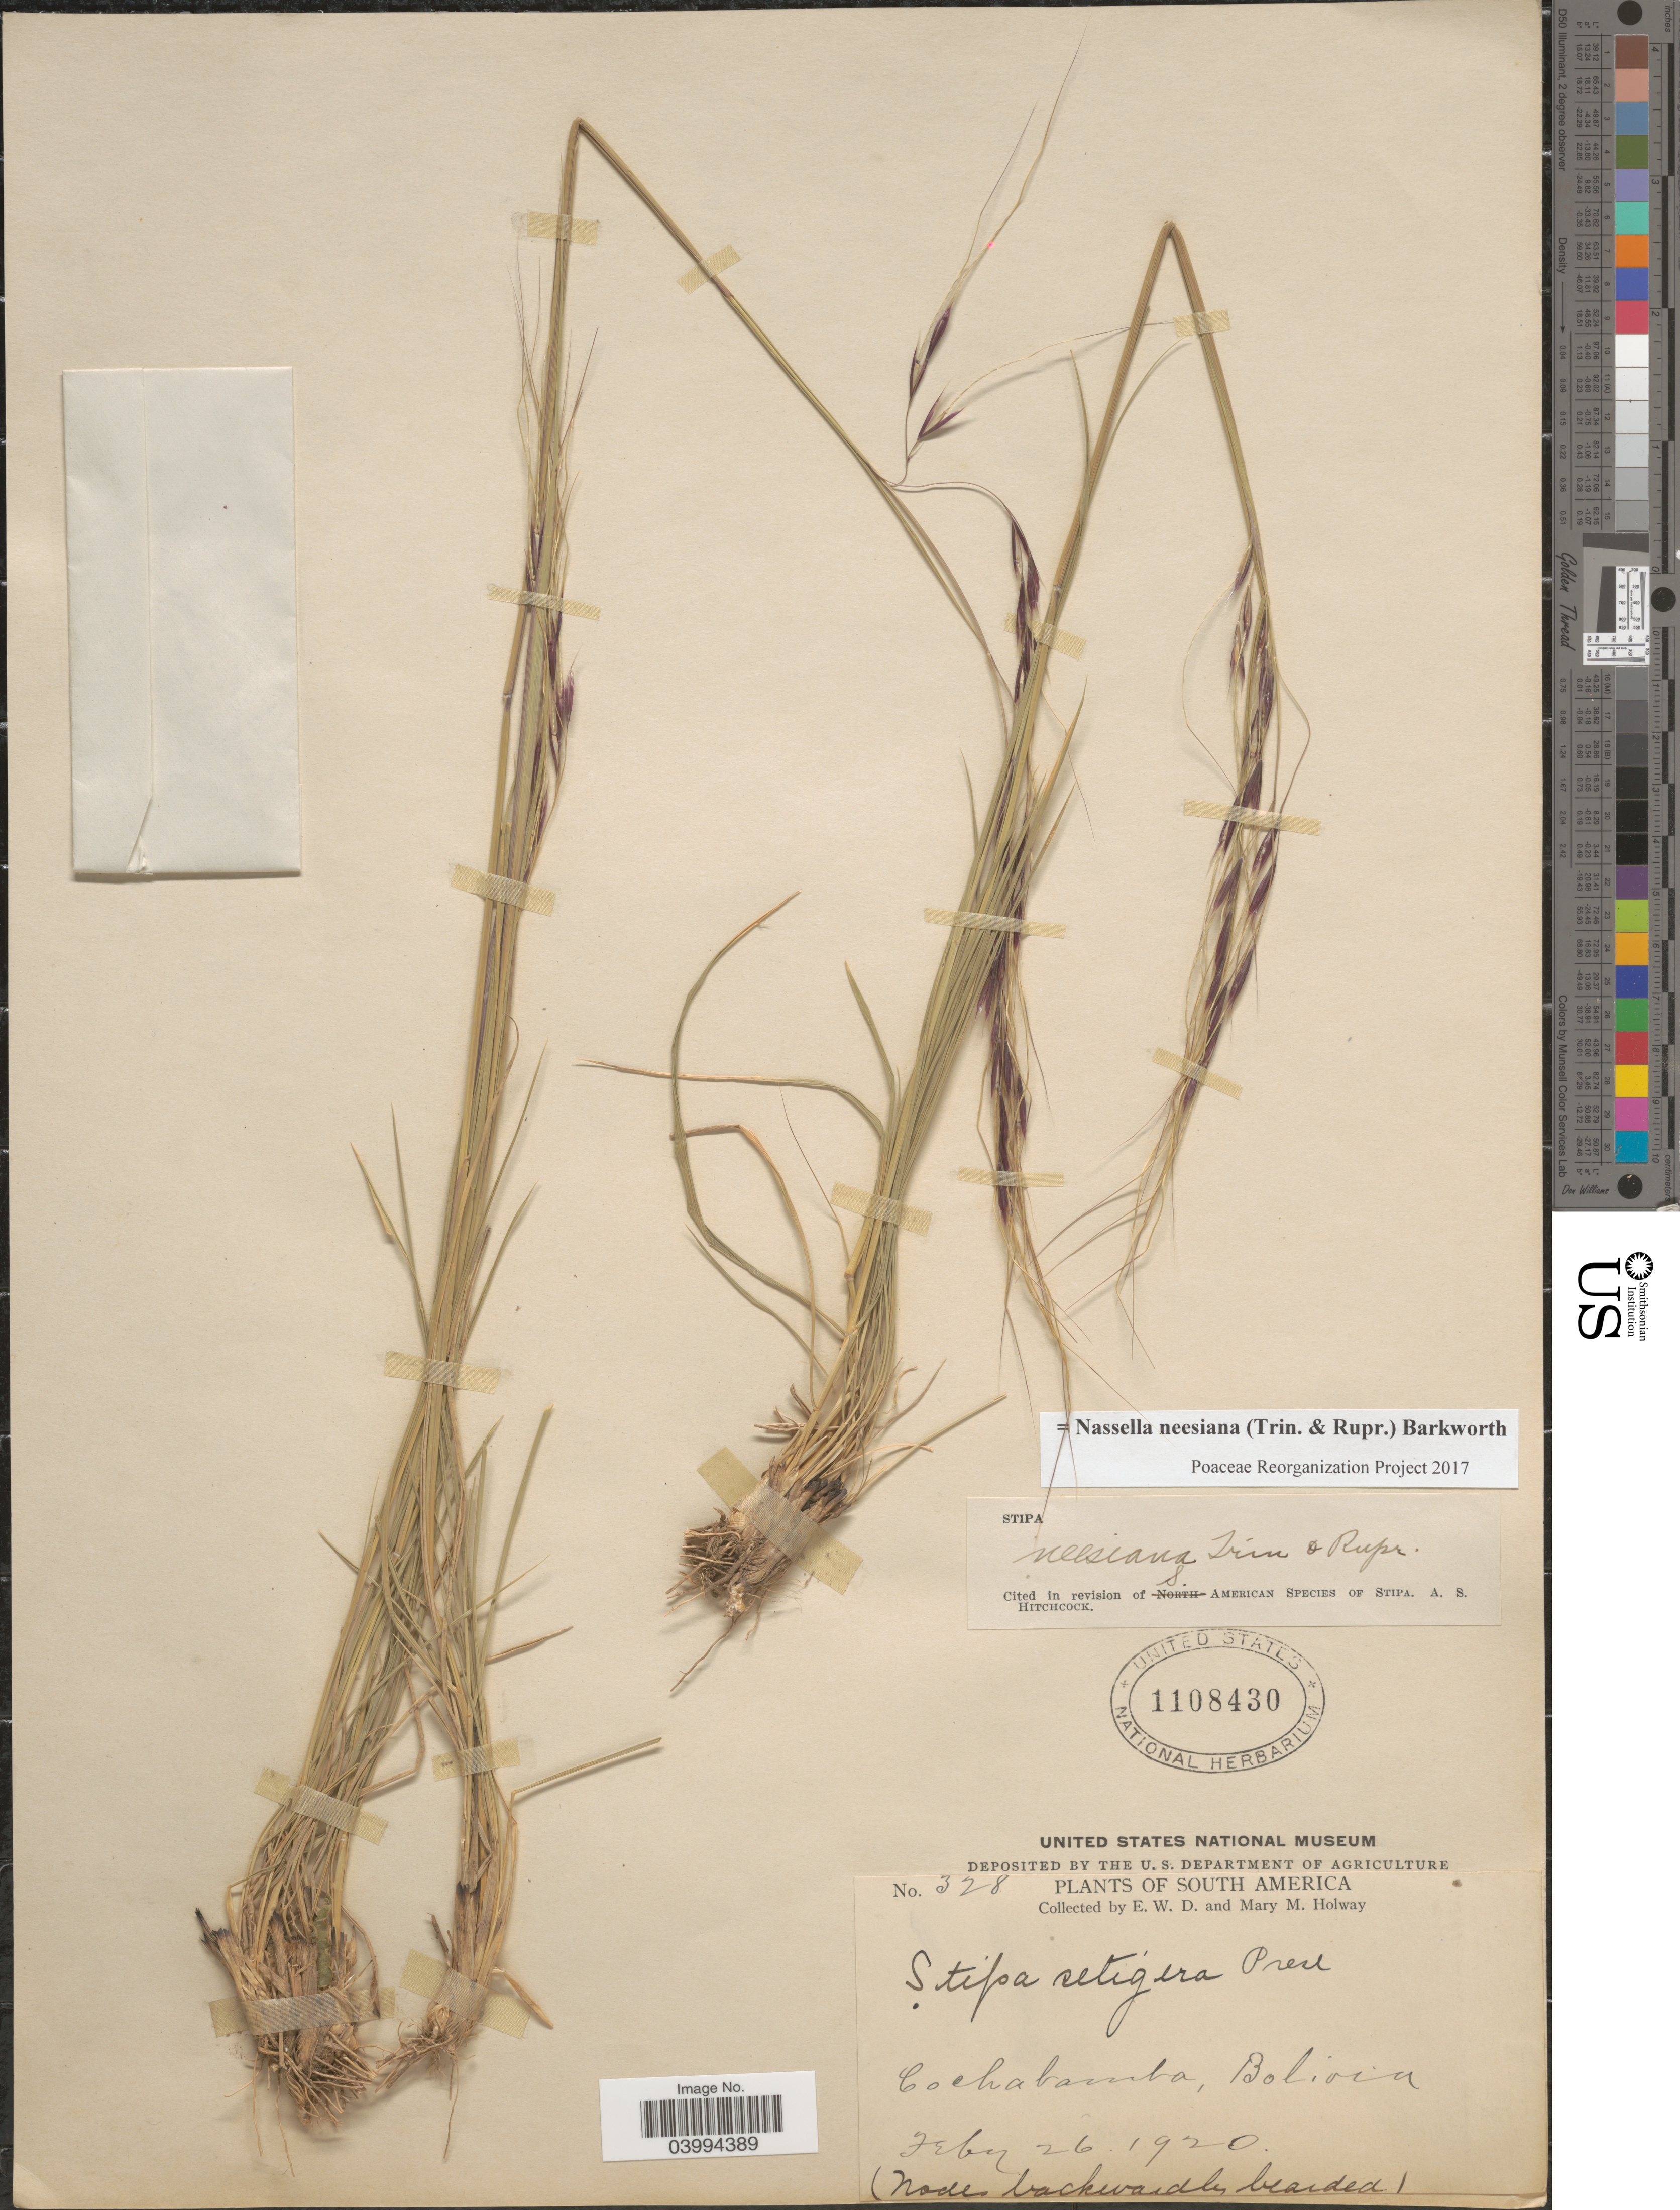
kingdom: Plantae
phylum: Tracheophyta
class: Liliopsida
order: Poales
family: Poaceae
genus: Nassella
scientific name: Nassella neesiana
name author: (Trin. & Rupr.) Barkworth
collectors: E. W. D. Holway & M. M. Holway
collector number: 328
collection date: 1920-02-26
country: Bolivia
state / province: Cochabamba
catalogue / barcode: US 1108430